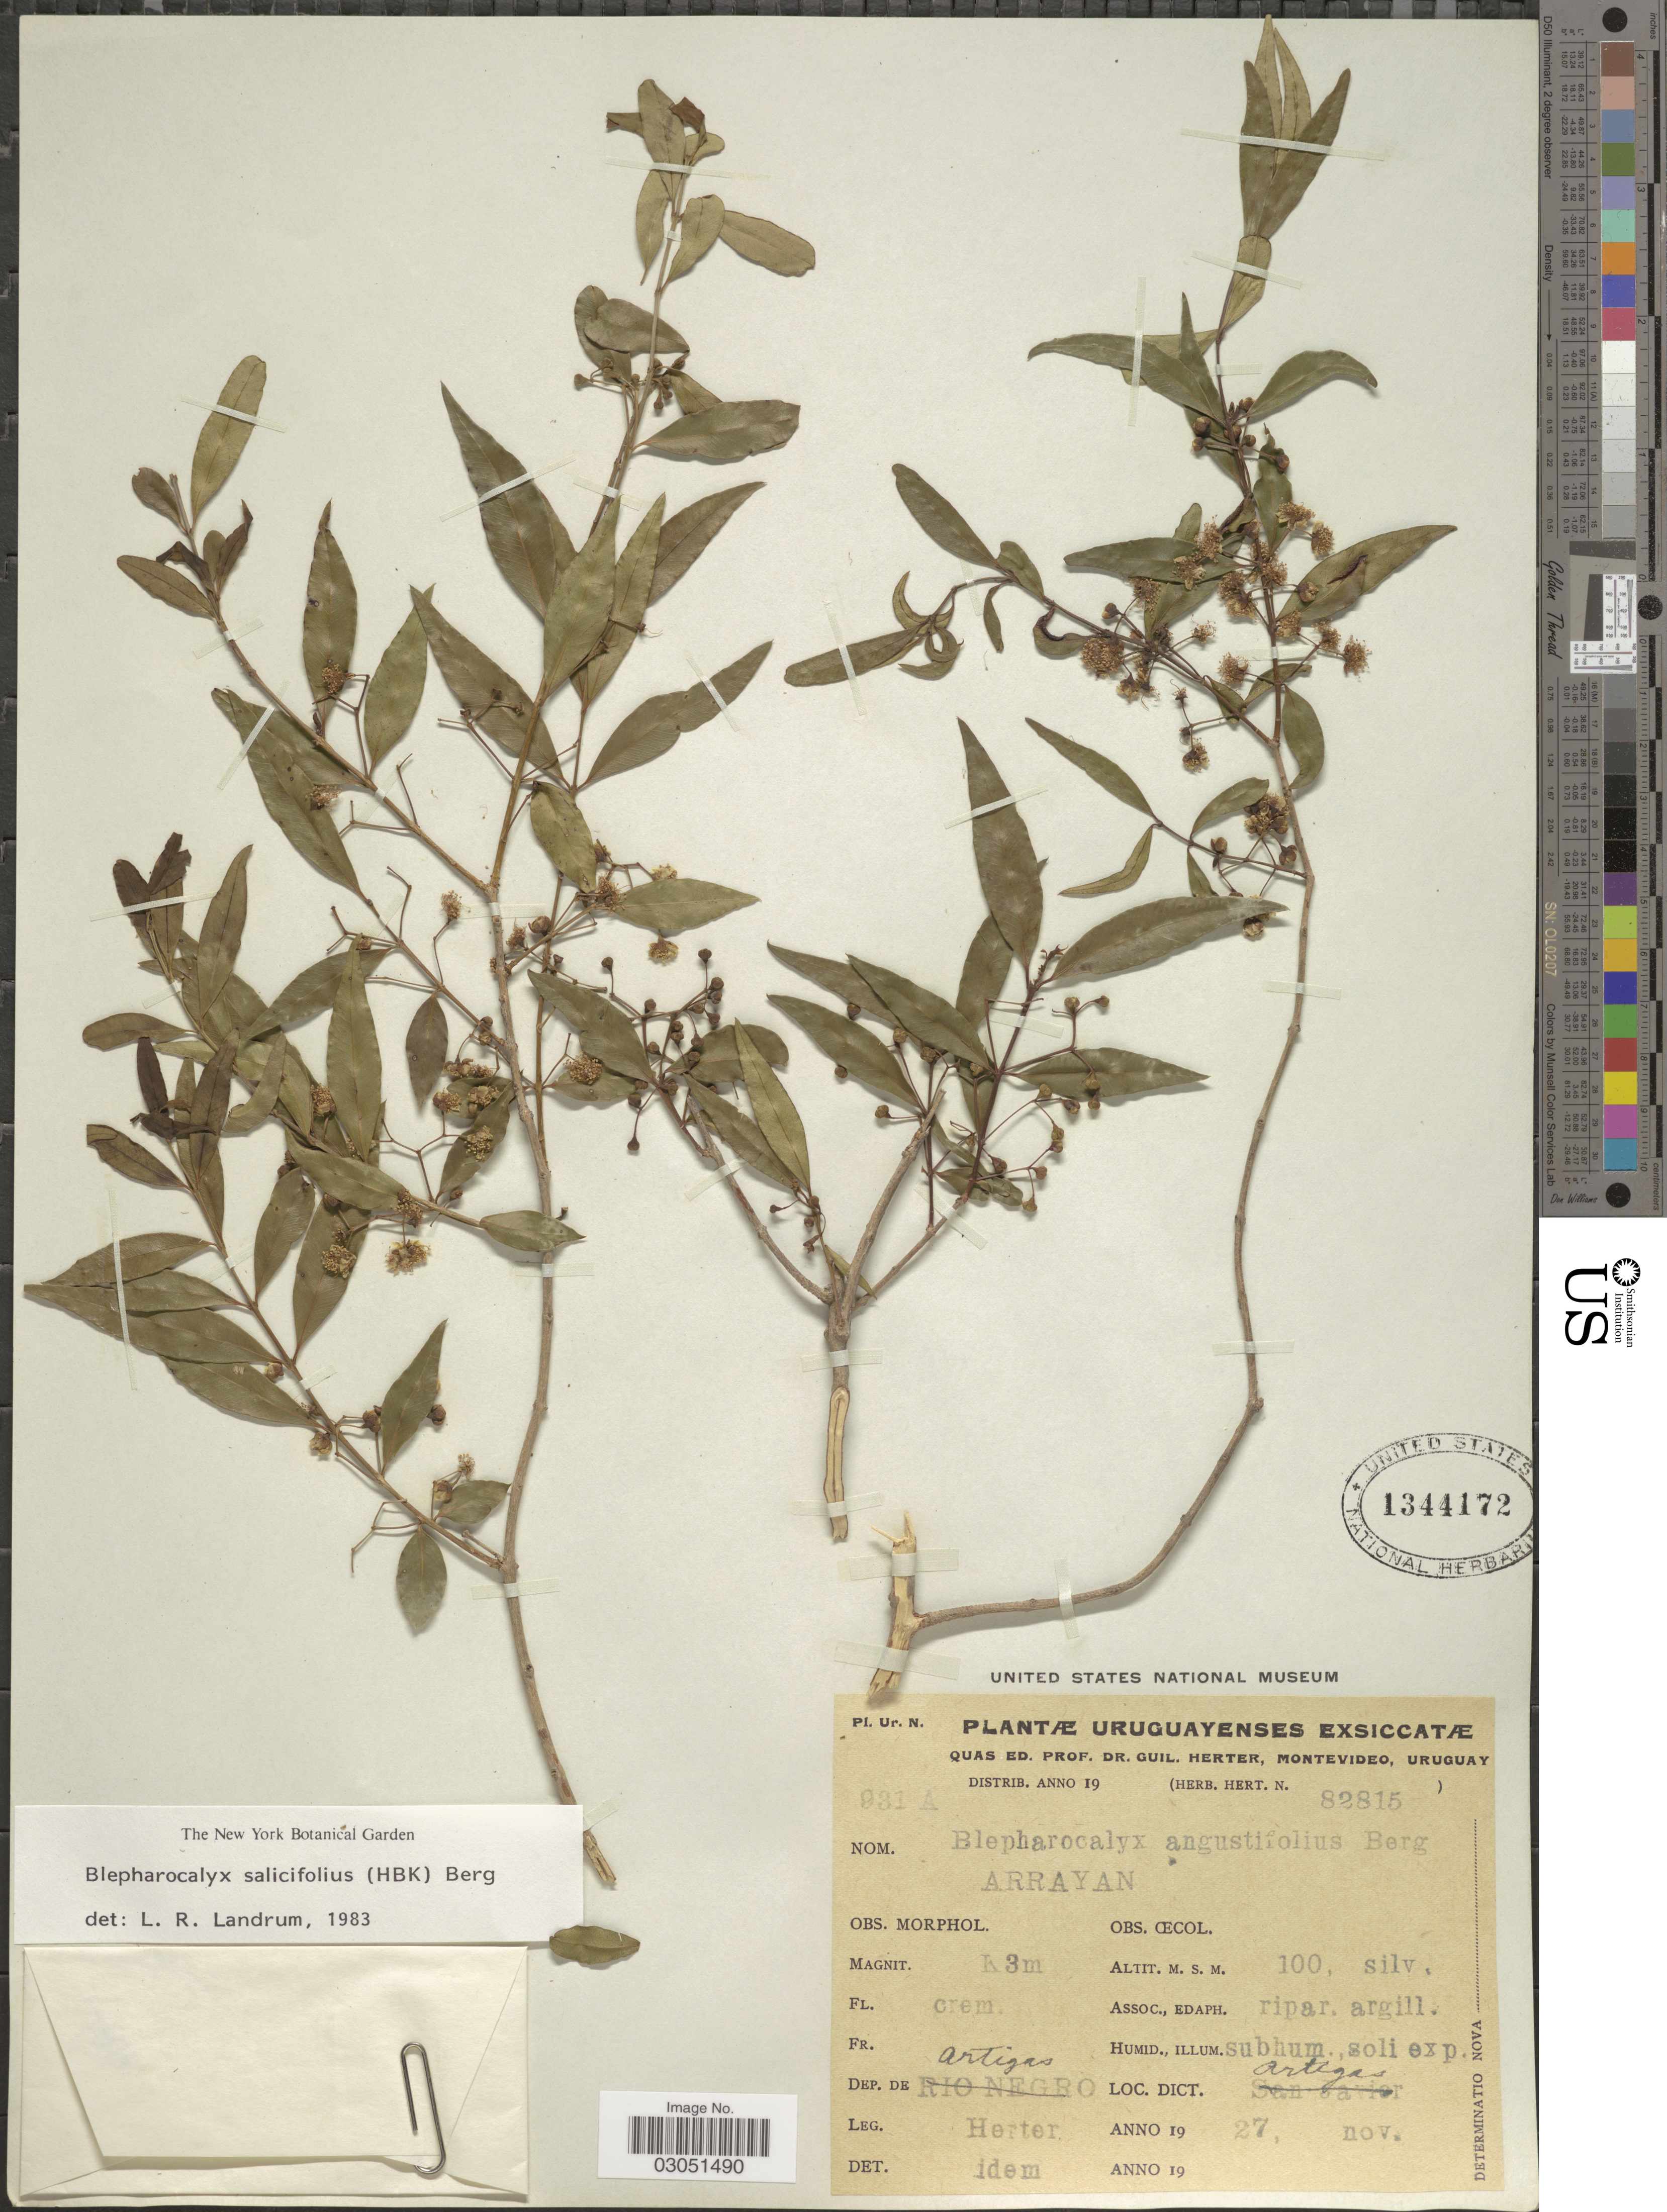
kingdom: Plantae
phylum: Tracheophyta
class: Magnoliopsida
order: Myrtales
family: Myrtaceae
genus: Blepharocalyx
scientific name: Blepharocalyx salicifolius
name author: (Kunth) O. Berg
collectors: G. Herter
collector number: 931A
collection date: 1927-11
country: Uruguay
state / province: Artigas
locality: Dep. de Artigas, Artigas.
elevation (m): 100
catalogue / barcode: US 1344172